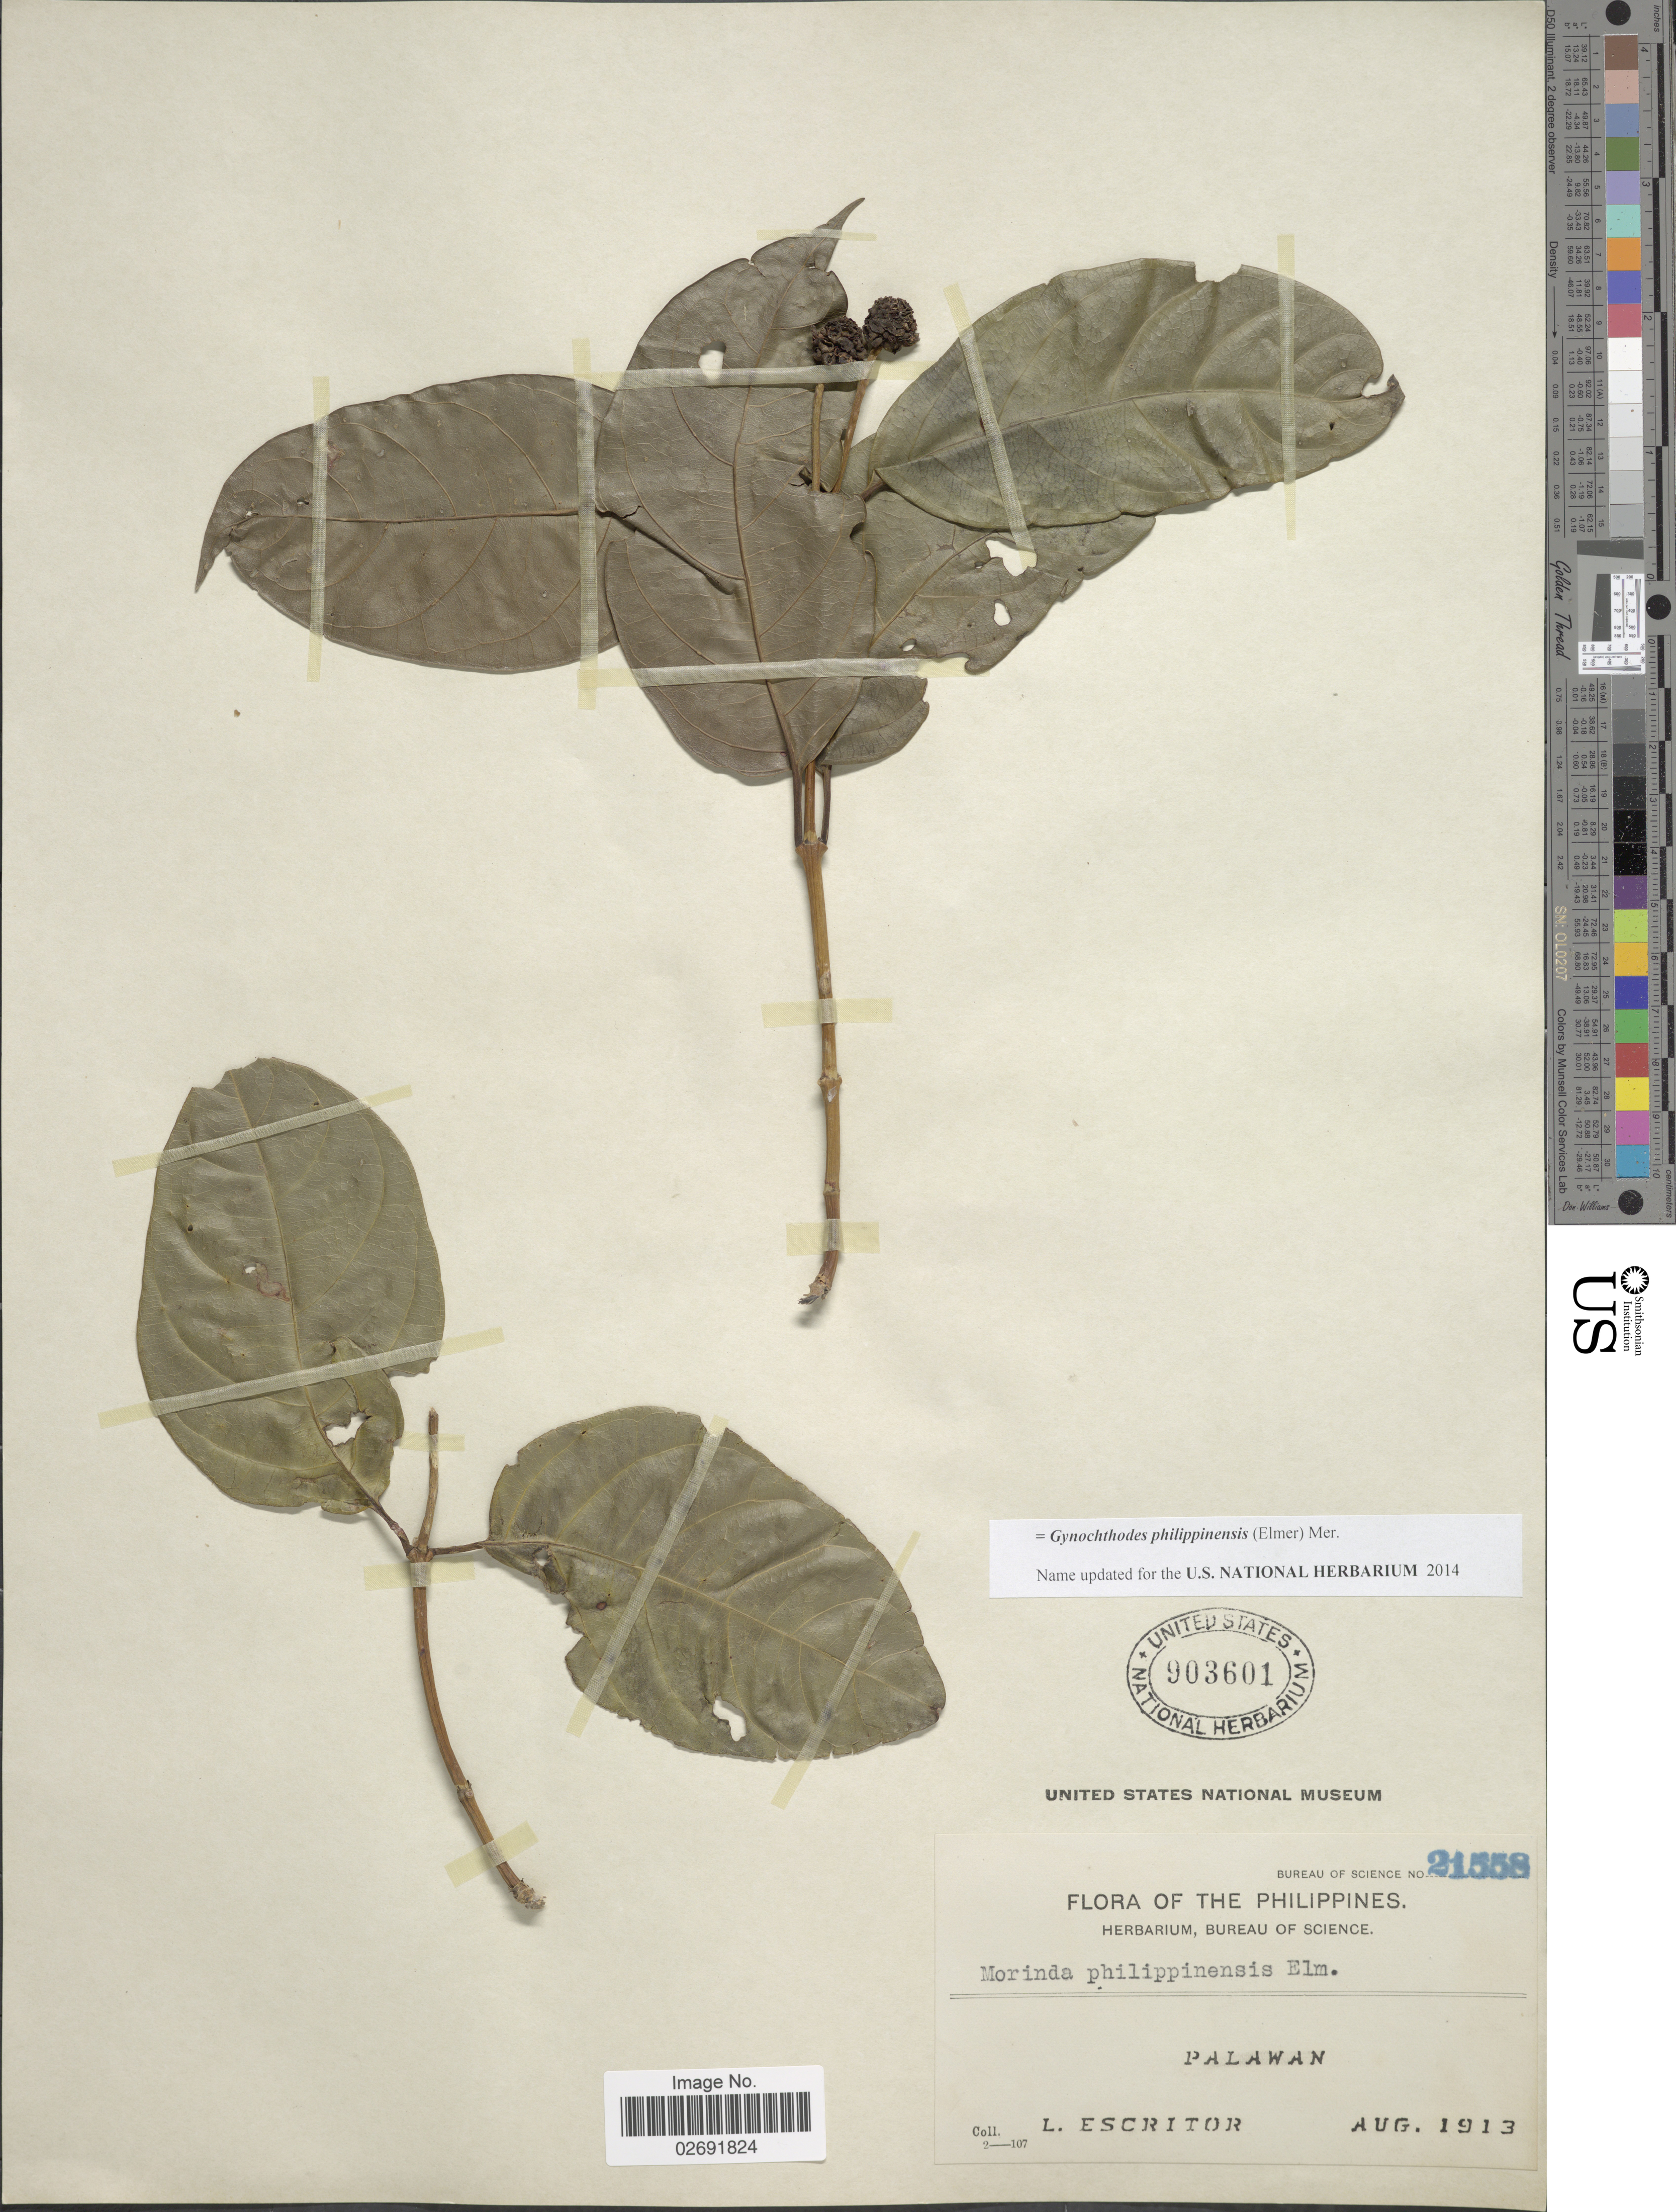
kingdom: Plantae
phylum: Tracheophyta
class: Magnoliopsida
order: Gentianales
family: Rubiaceae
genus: Gynochthodes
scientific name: Gynochthodes philippinensis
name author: (Elmer) Merr.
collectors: L. Escritor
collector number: Bureau of Science 21558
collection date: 1913-08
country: Philippines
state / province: Mimaropa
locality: Palawan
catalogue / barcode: US 903601